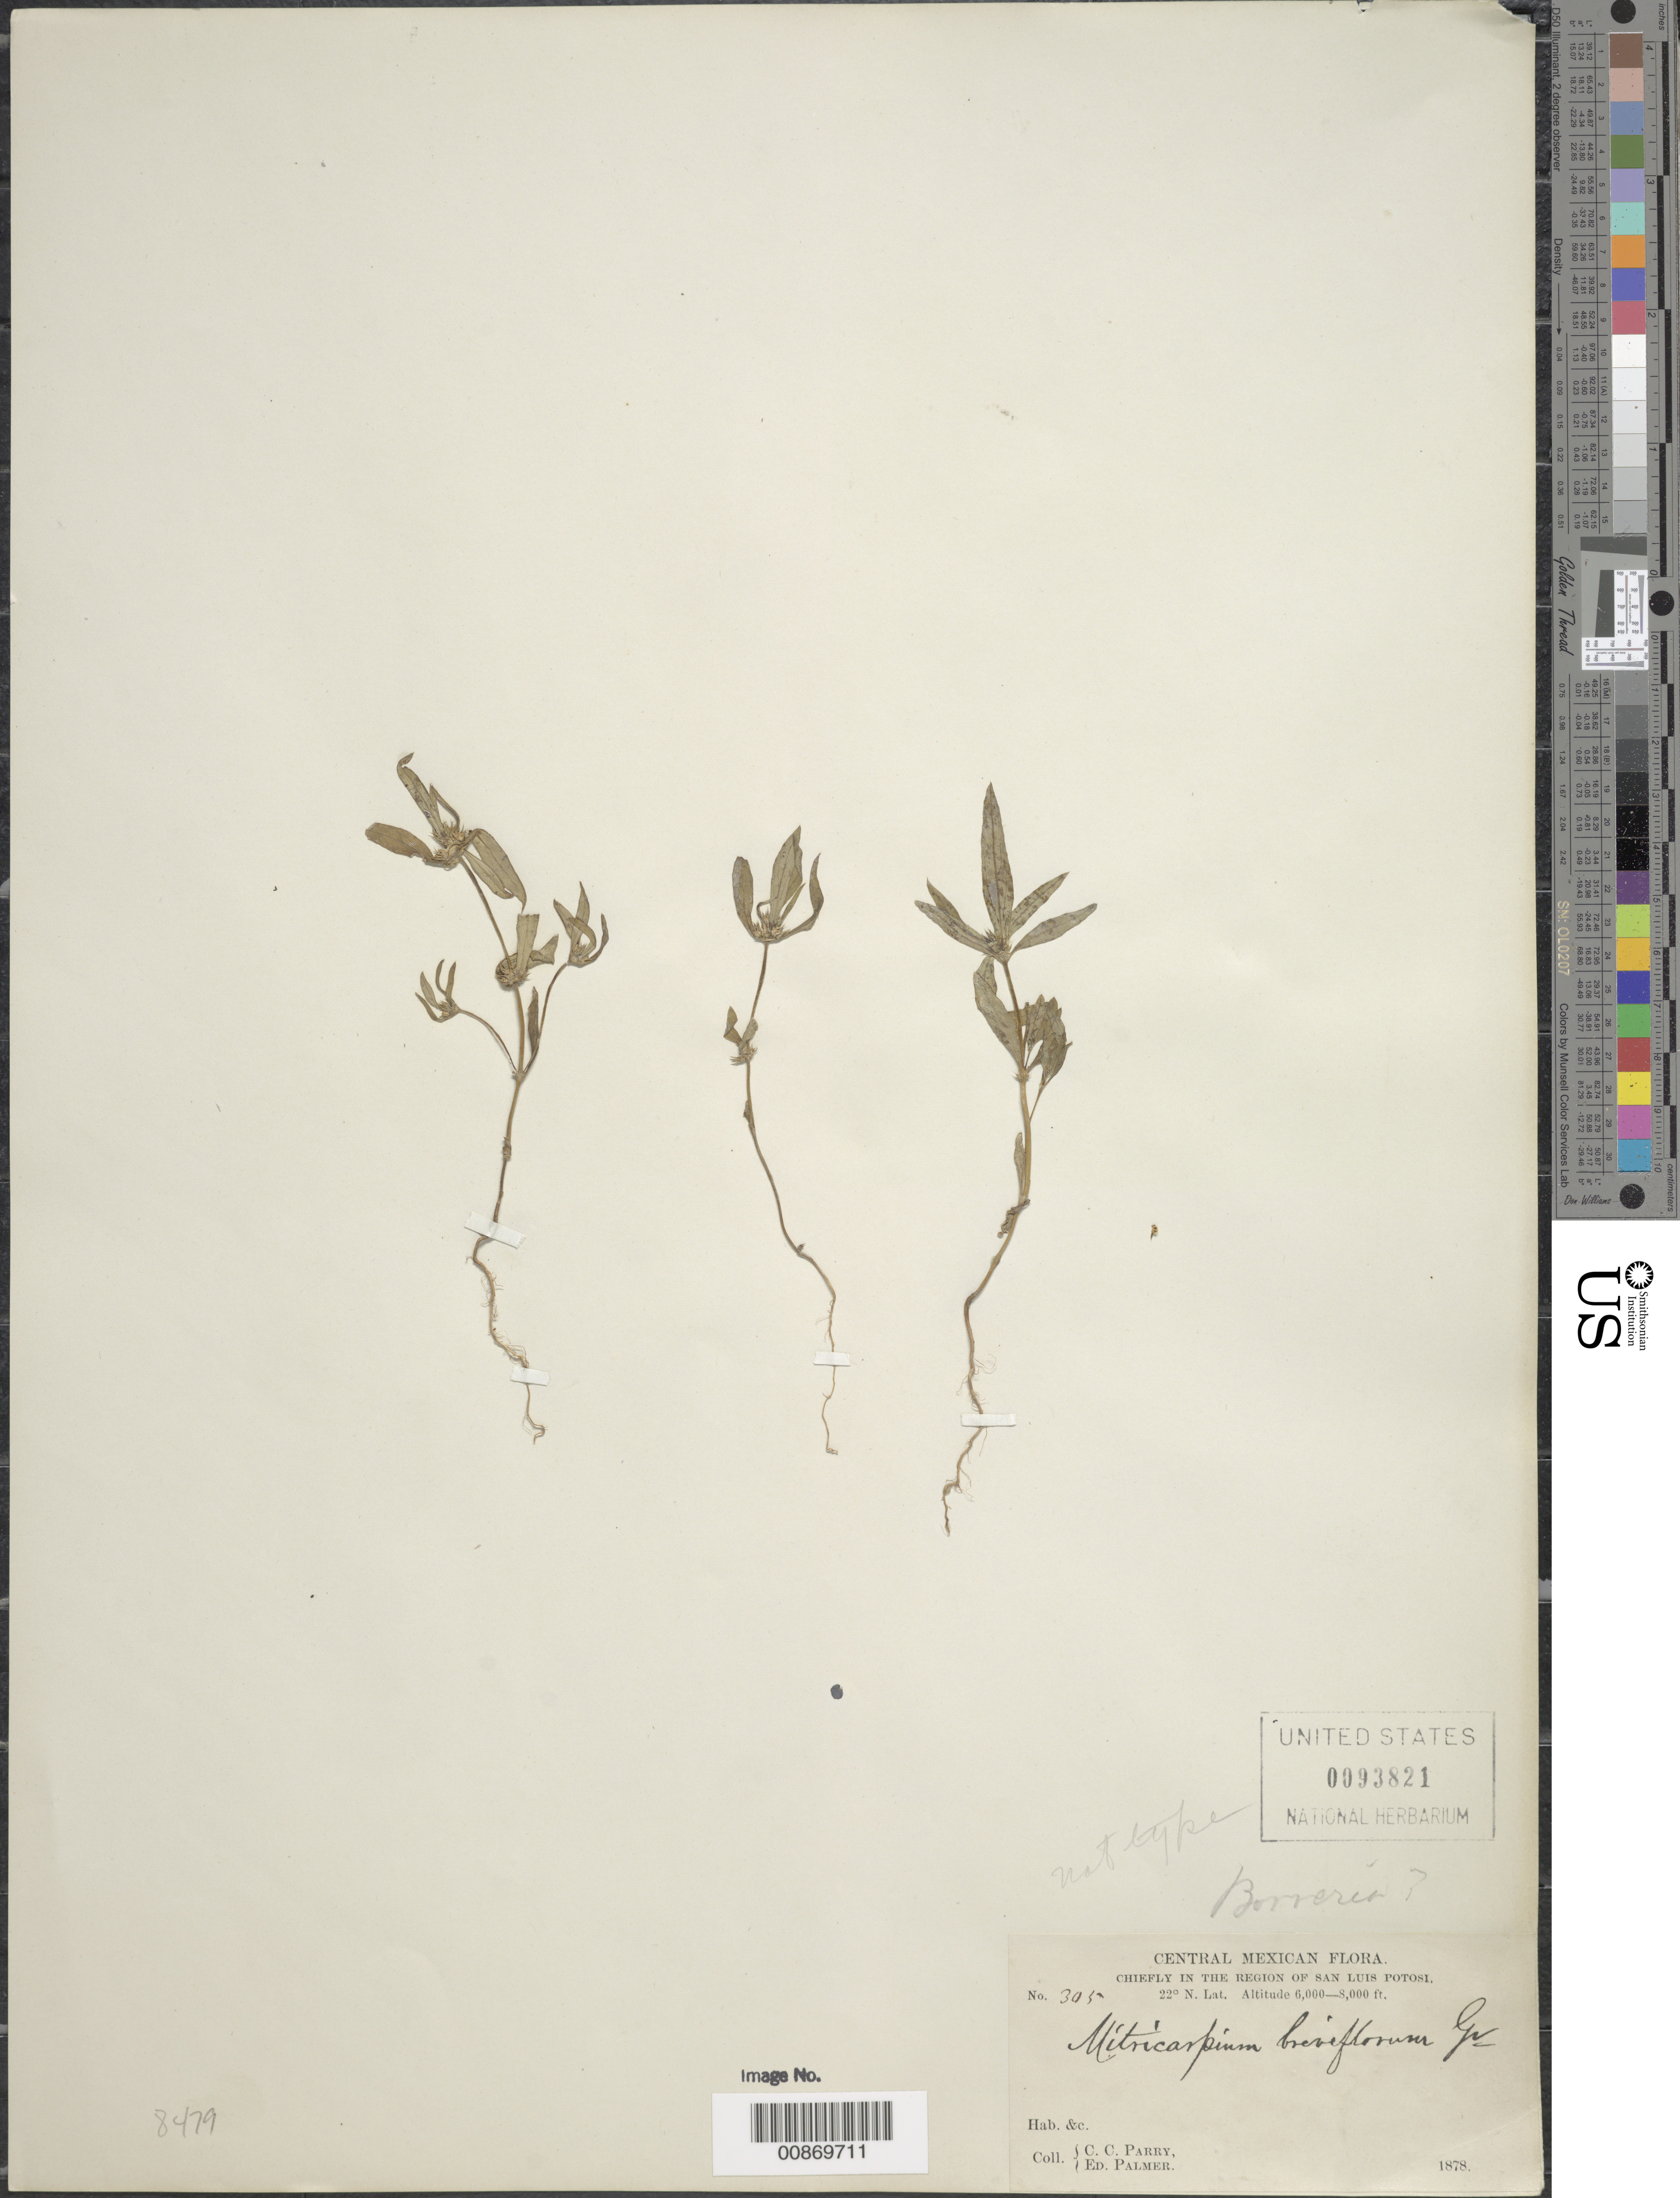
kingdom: Plantae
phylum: Tracheophyta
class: Magnoliopsida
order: Gentianales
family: Rubiaceae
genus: Mitracarpus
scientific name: Mitracarpus breviflorus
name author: A. Gray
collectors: C. C. Parry & E. Palmer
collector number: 305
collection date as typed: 1878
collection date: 1878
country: Mexico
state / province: San Luis Potosí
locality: Chiefly in the region of San Luis Potosí.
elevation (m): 1829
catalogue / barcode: US 93821